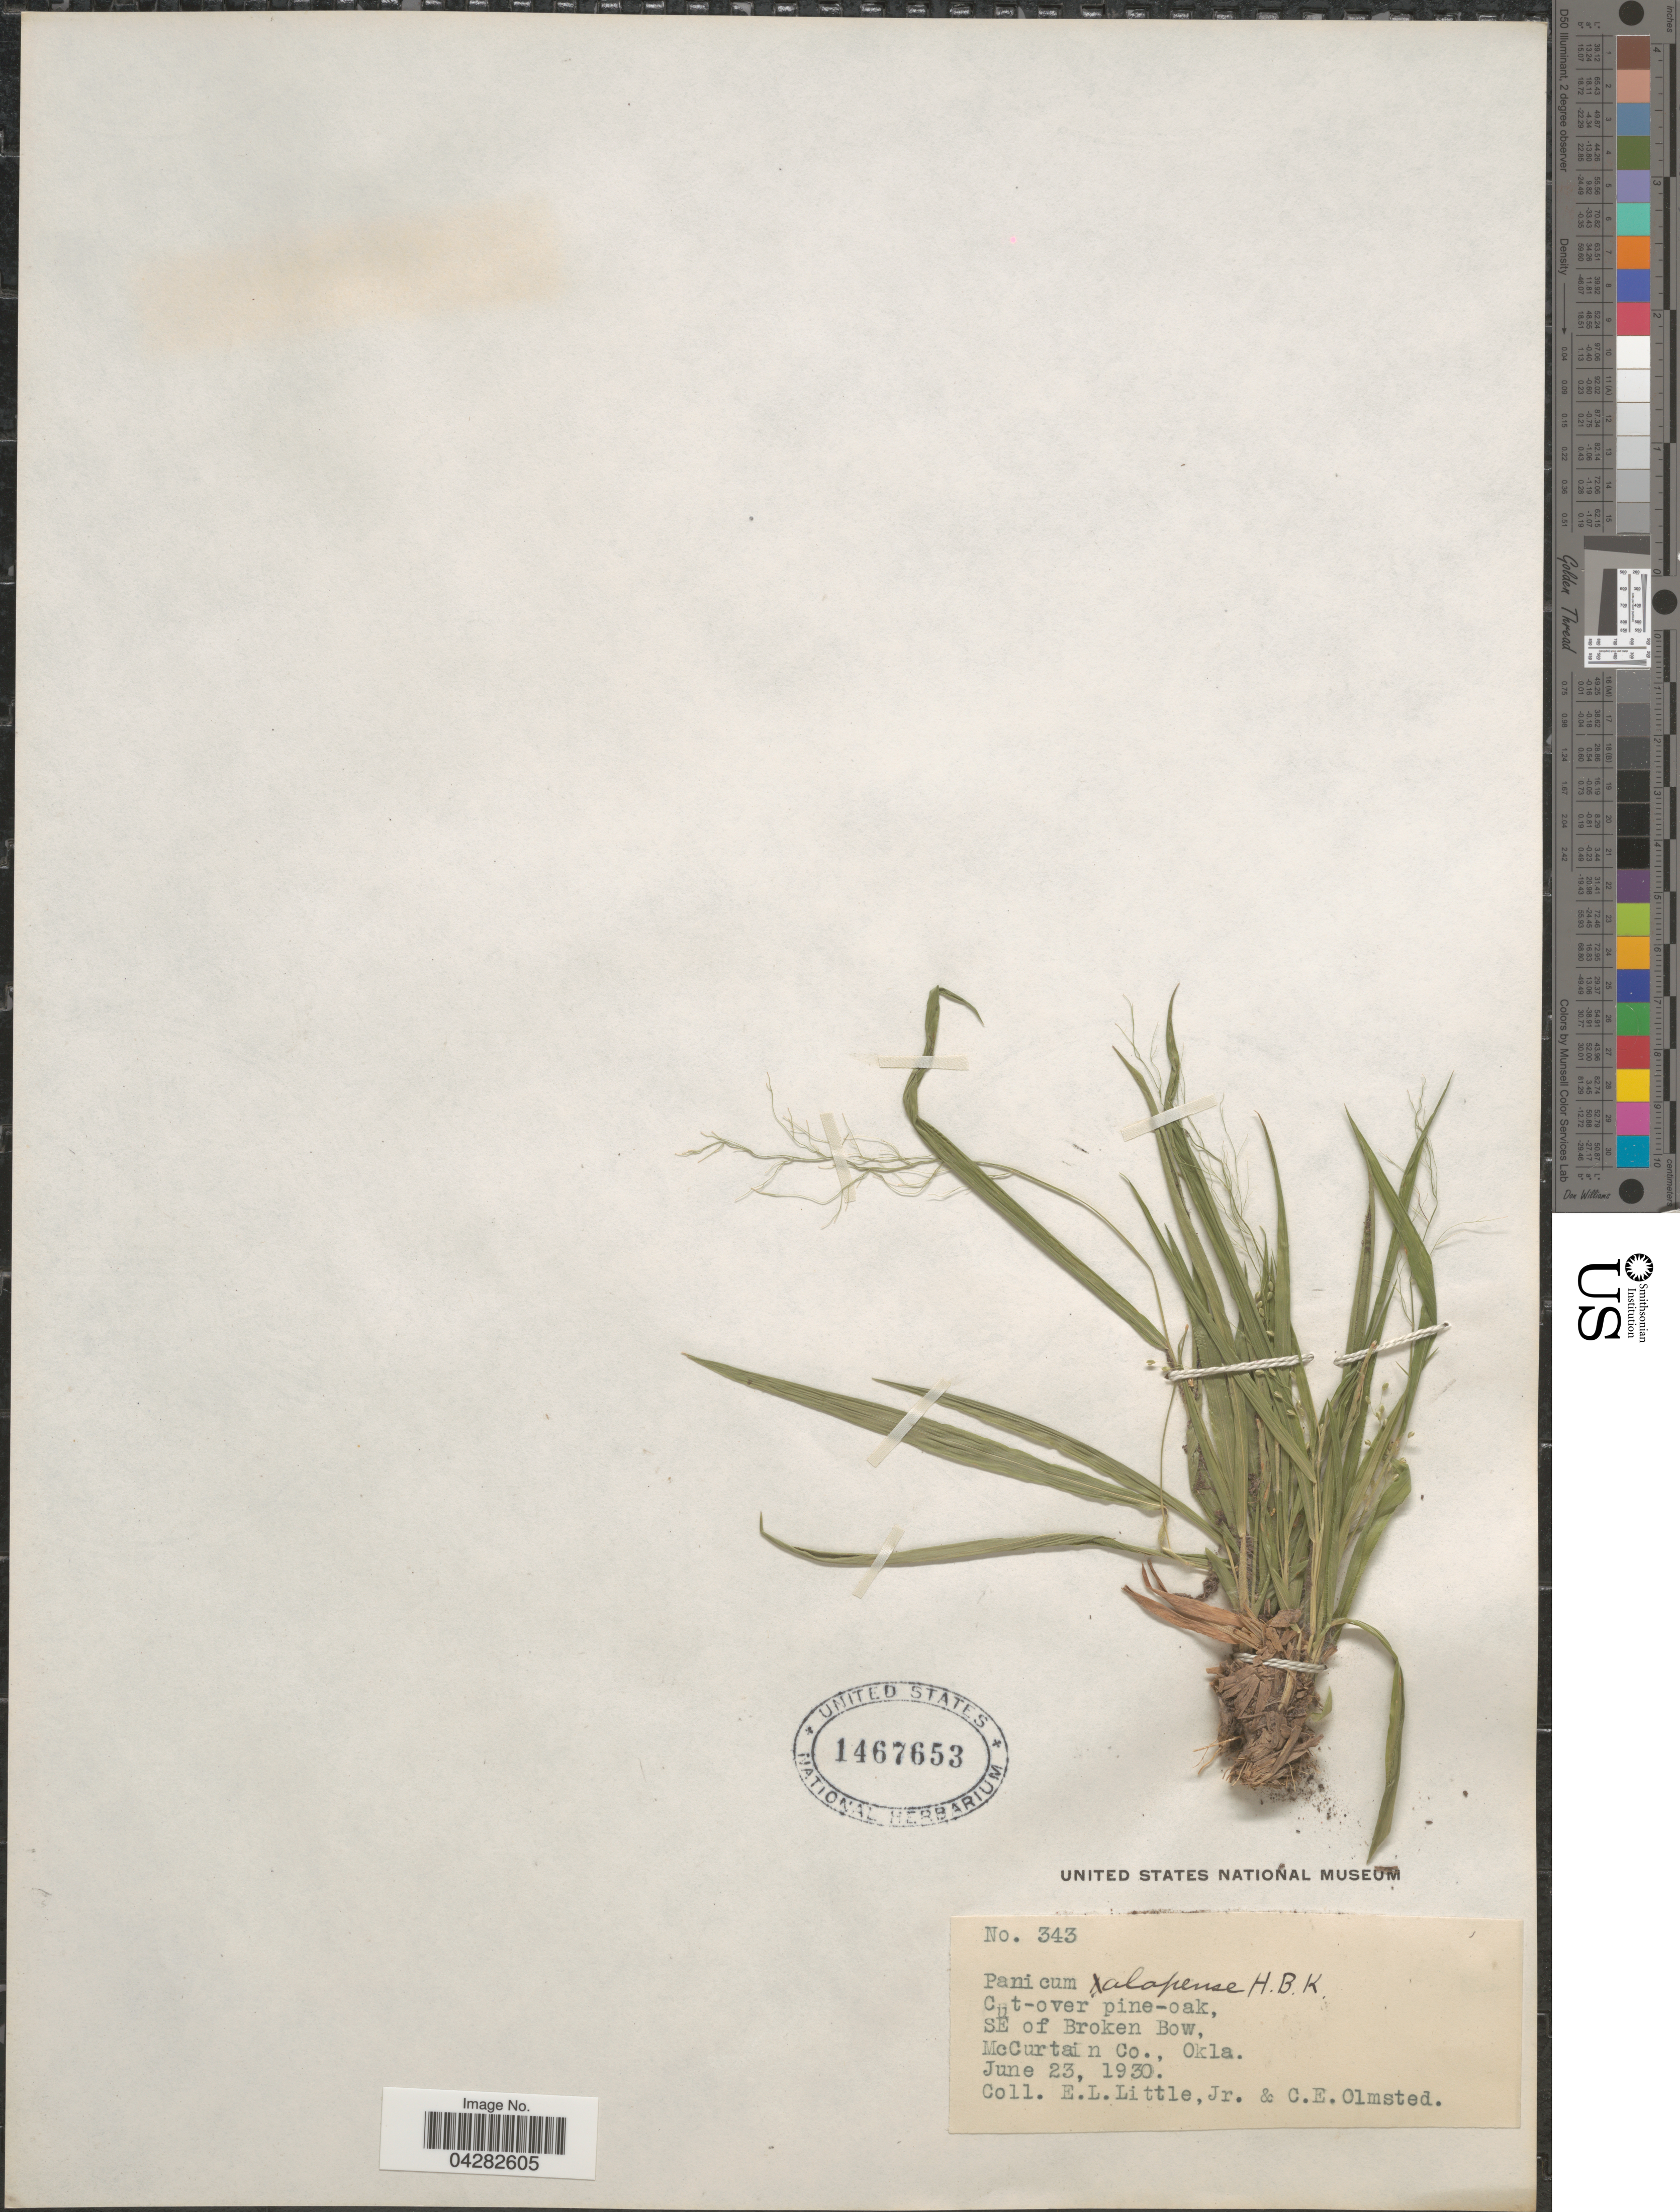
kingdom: Plantae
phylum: Tracheophyta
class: Liliopsida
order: Poales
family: Poaceae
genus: Dichanthelium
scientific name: Dichanthelium laxiflorum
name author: (Lam.) Gould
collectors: E. L. Little & C. Olmsted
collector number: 343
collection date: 1930-06-23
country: United States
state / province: Oklahoma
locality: SE of Broken Bow, McCurtain Co.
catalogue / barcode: US 1467653